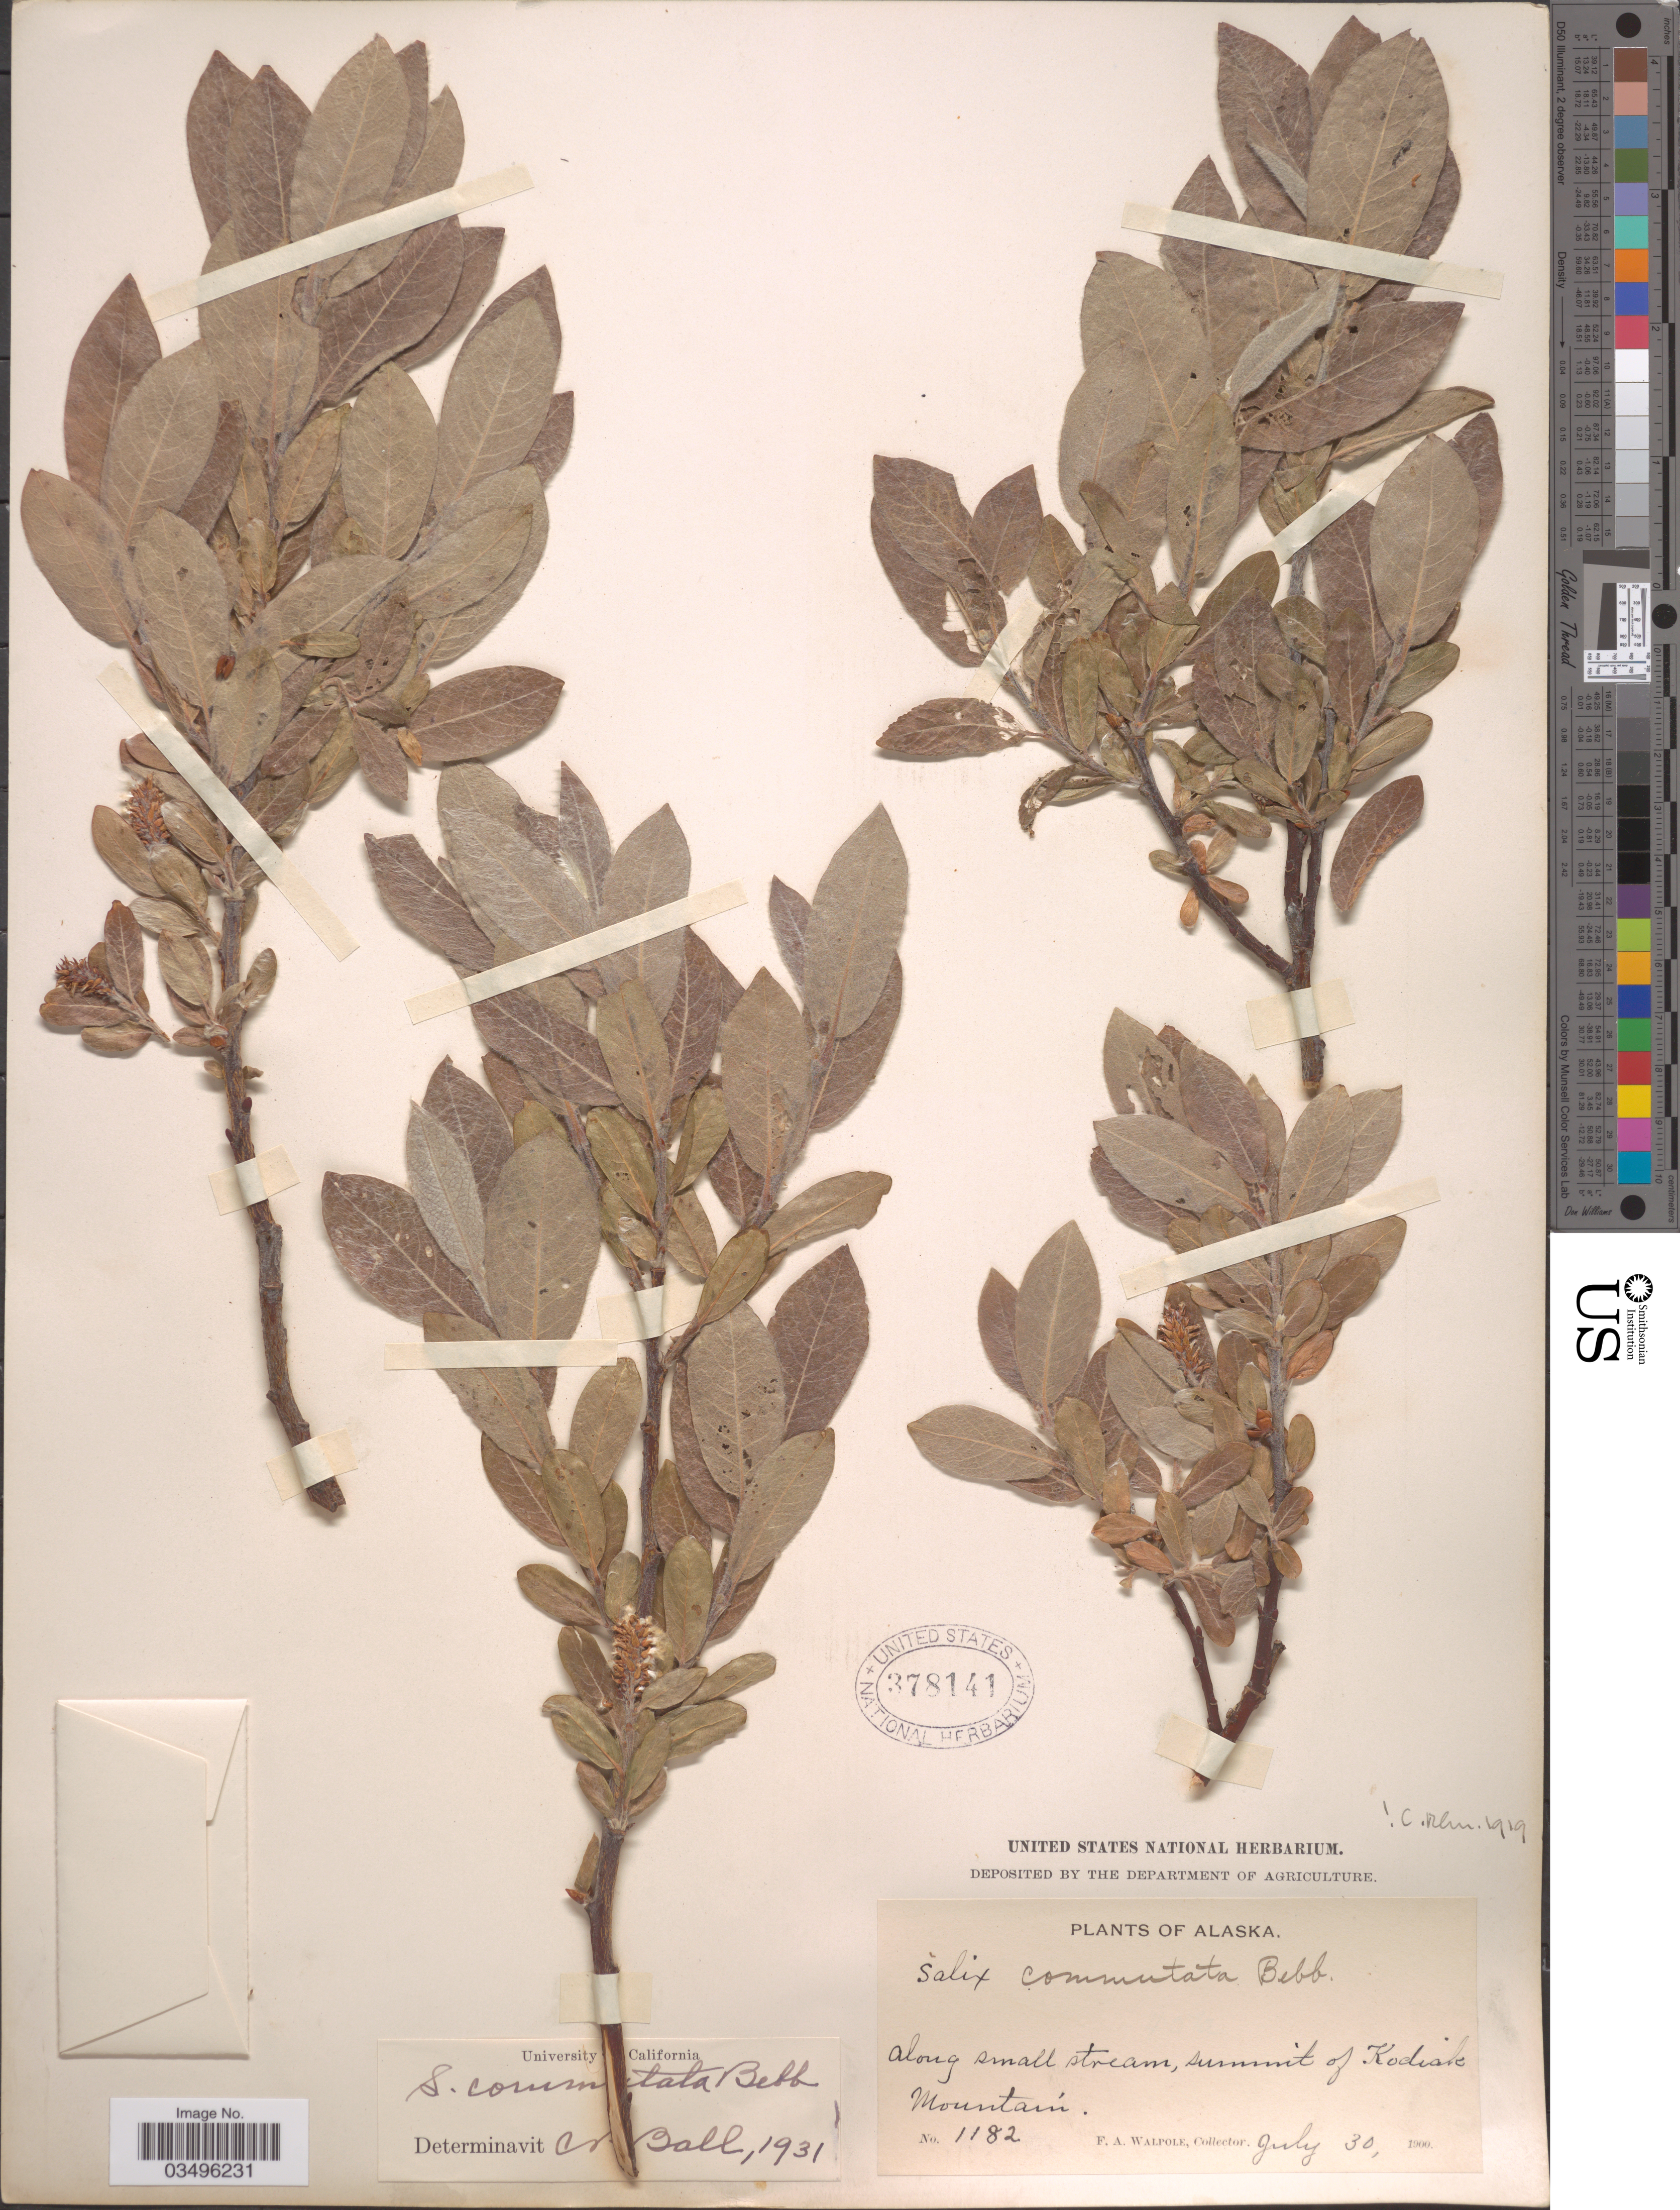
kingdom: Plantae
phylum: Tracheophyta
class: Magnoliopsida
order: Malpighiales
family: Salicaceae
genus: Salix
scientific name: Salix commutata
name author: Bebb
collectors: F. Walpole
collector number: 1182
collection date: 1900-07-30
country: United States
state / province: Alaska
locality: Along small stream, summit of Kodiak Mountain.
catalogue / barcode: US 378141